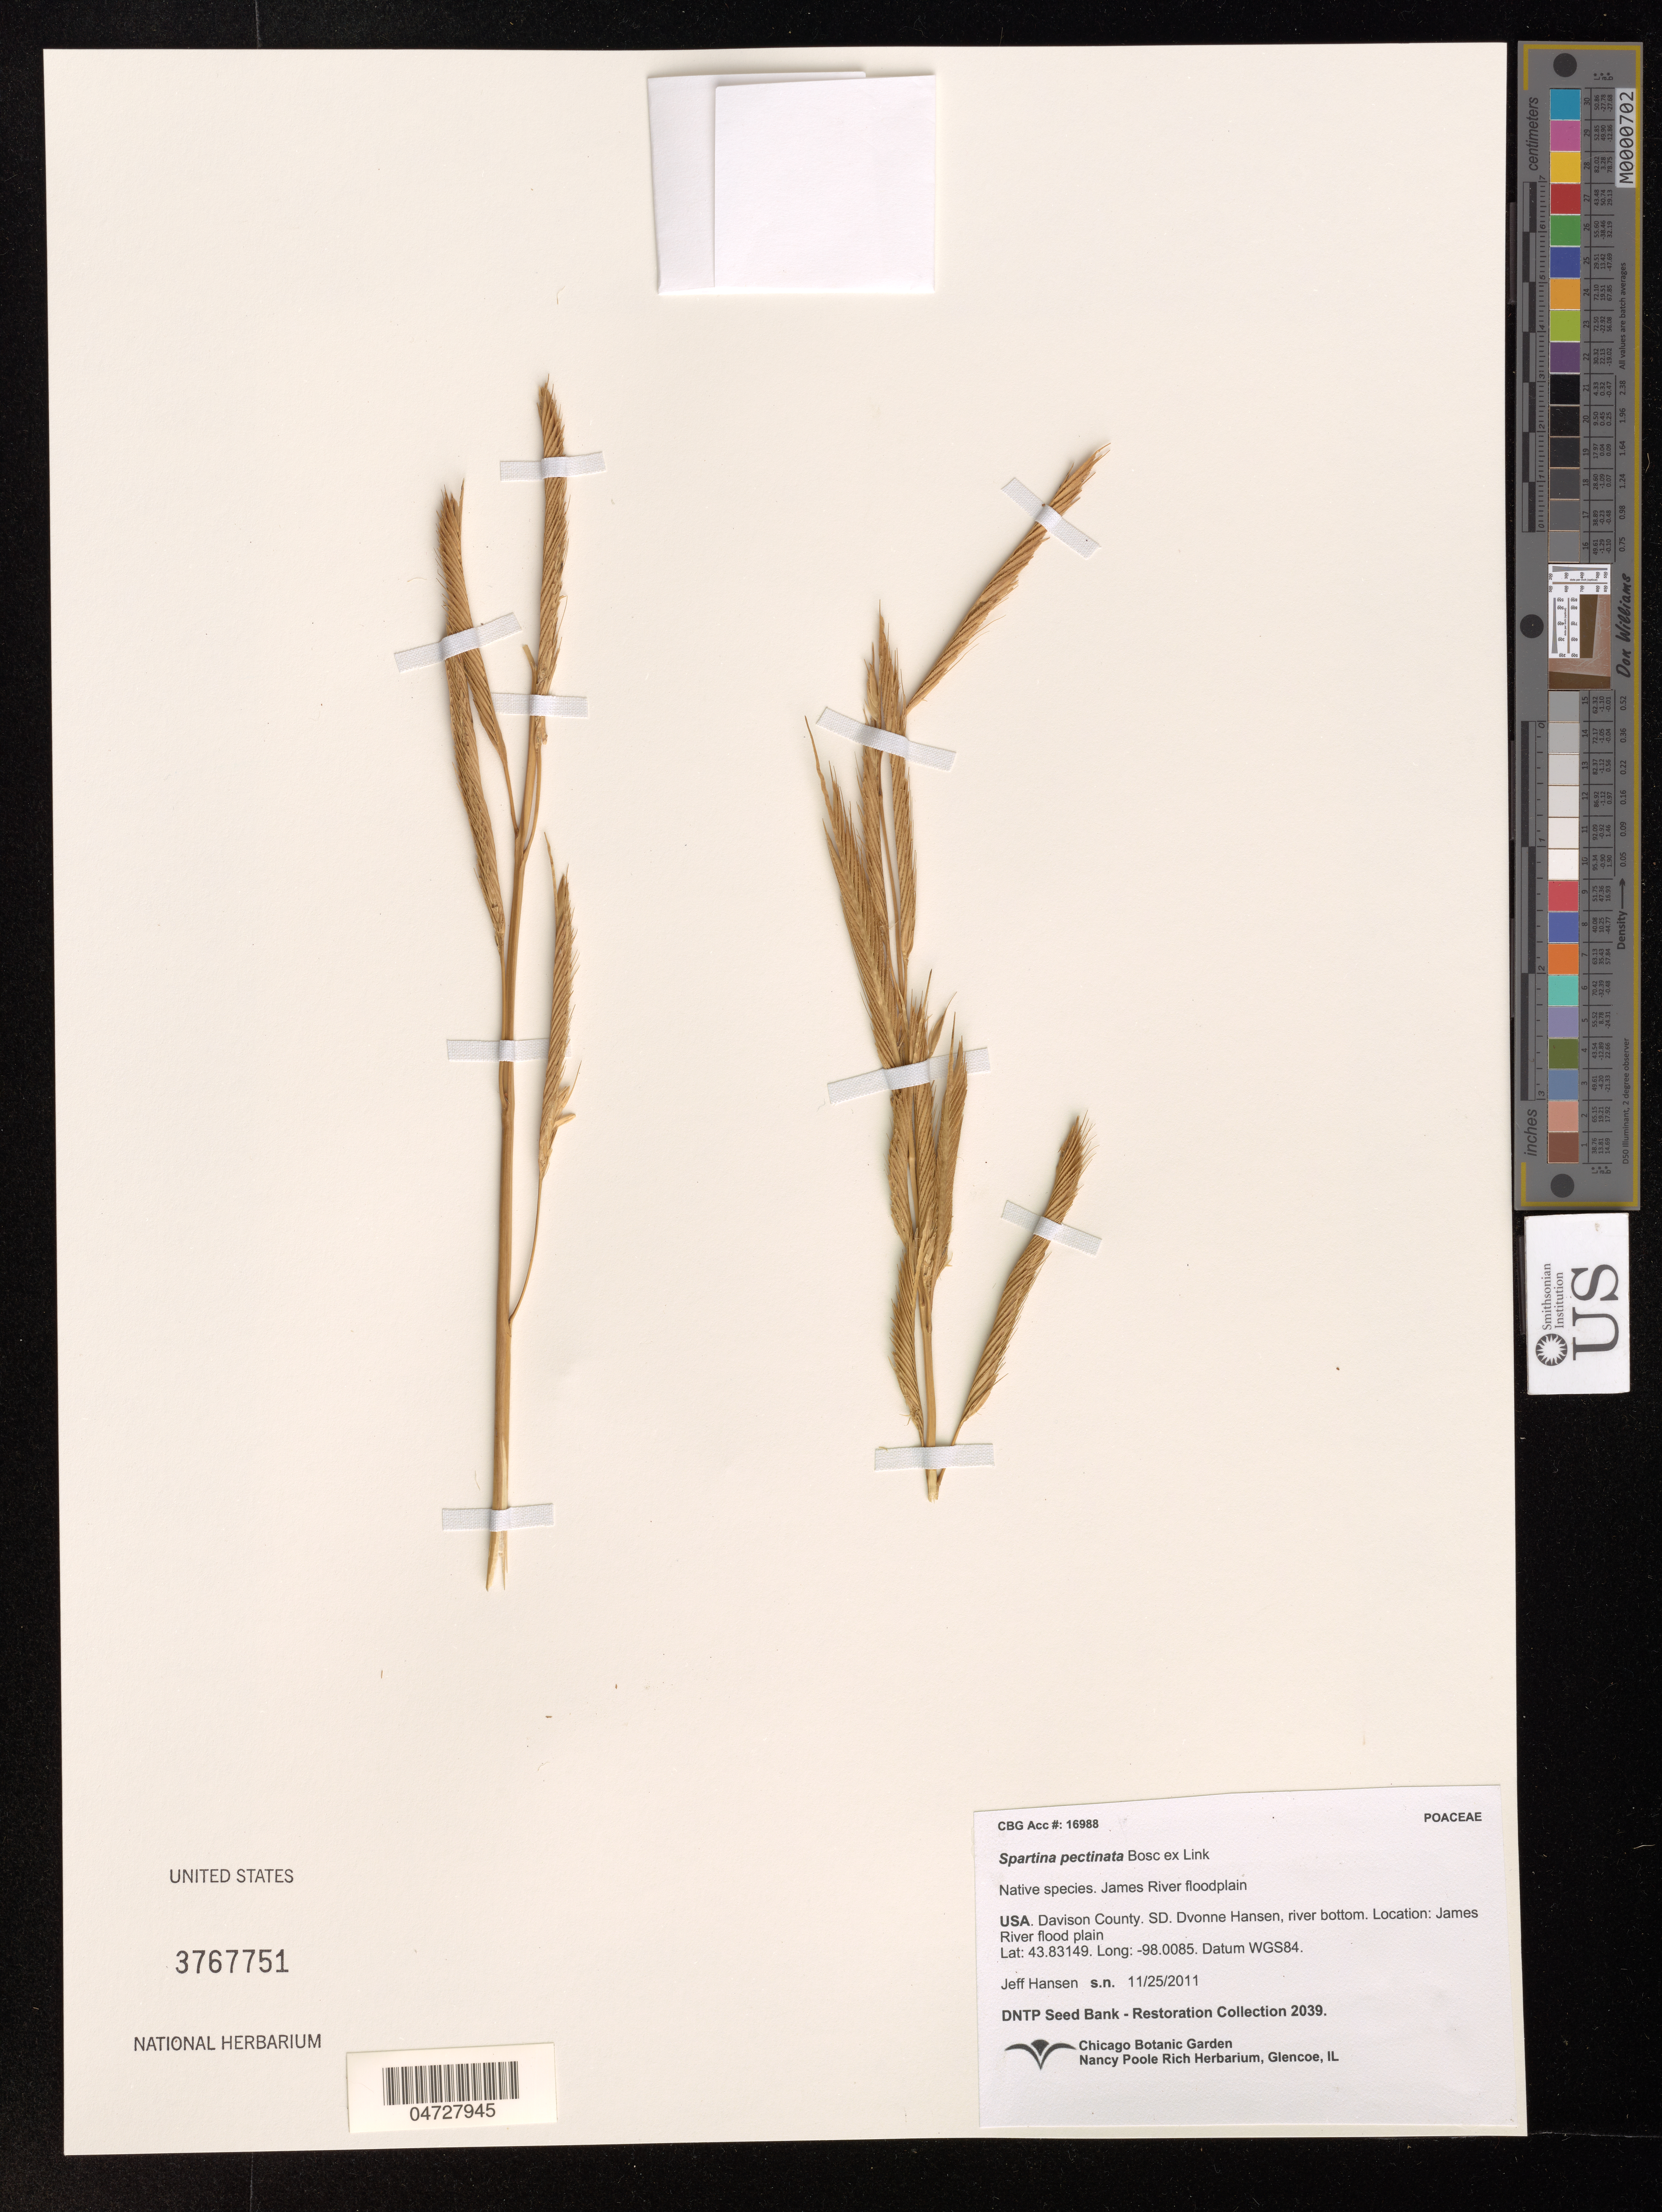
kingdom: Plantae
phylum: Tracheophyta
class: Liliopsida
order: Poales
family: Poaceae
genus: Spartina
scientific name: Spartina pectinata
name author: Link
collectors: J. Hansen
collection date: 2011-11-25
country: United States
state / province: South Dakota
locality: Davison County. Dvonne Hansen, river bottom. Location: James River flood plain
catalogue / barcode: US 3767751